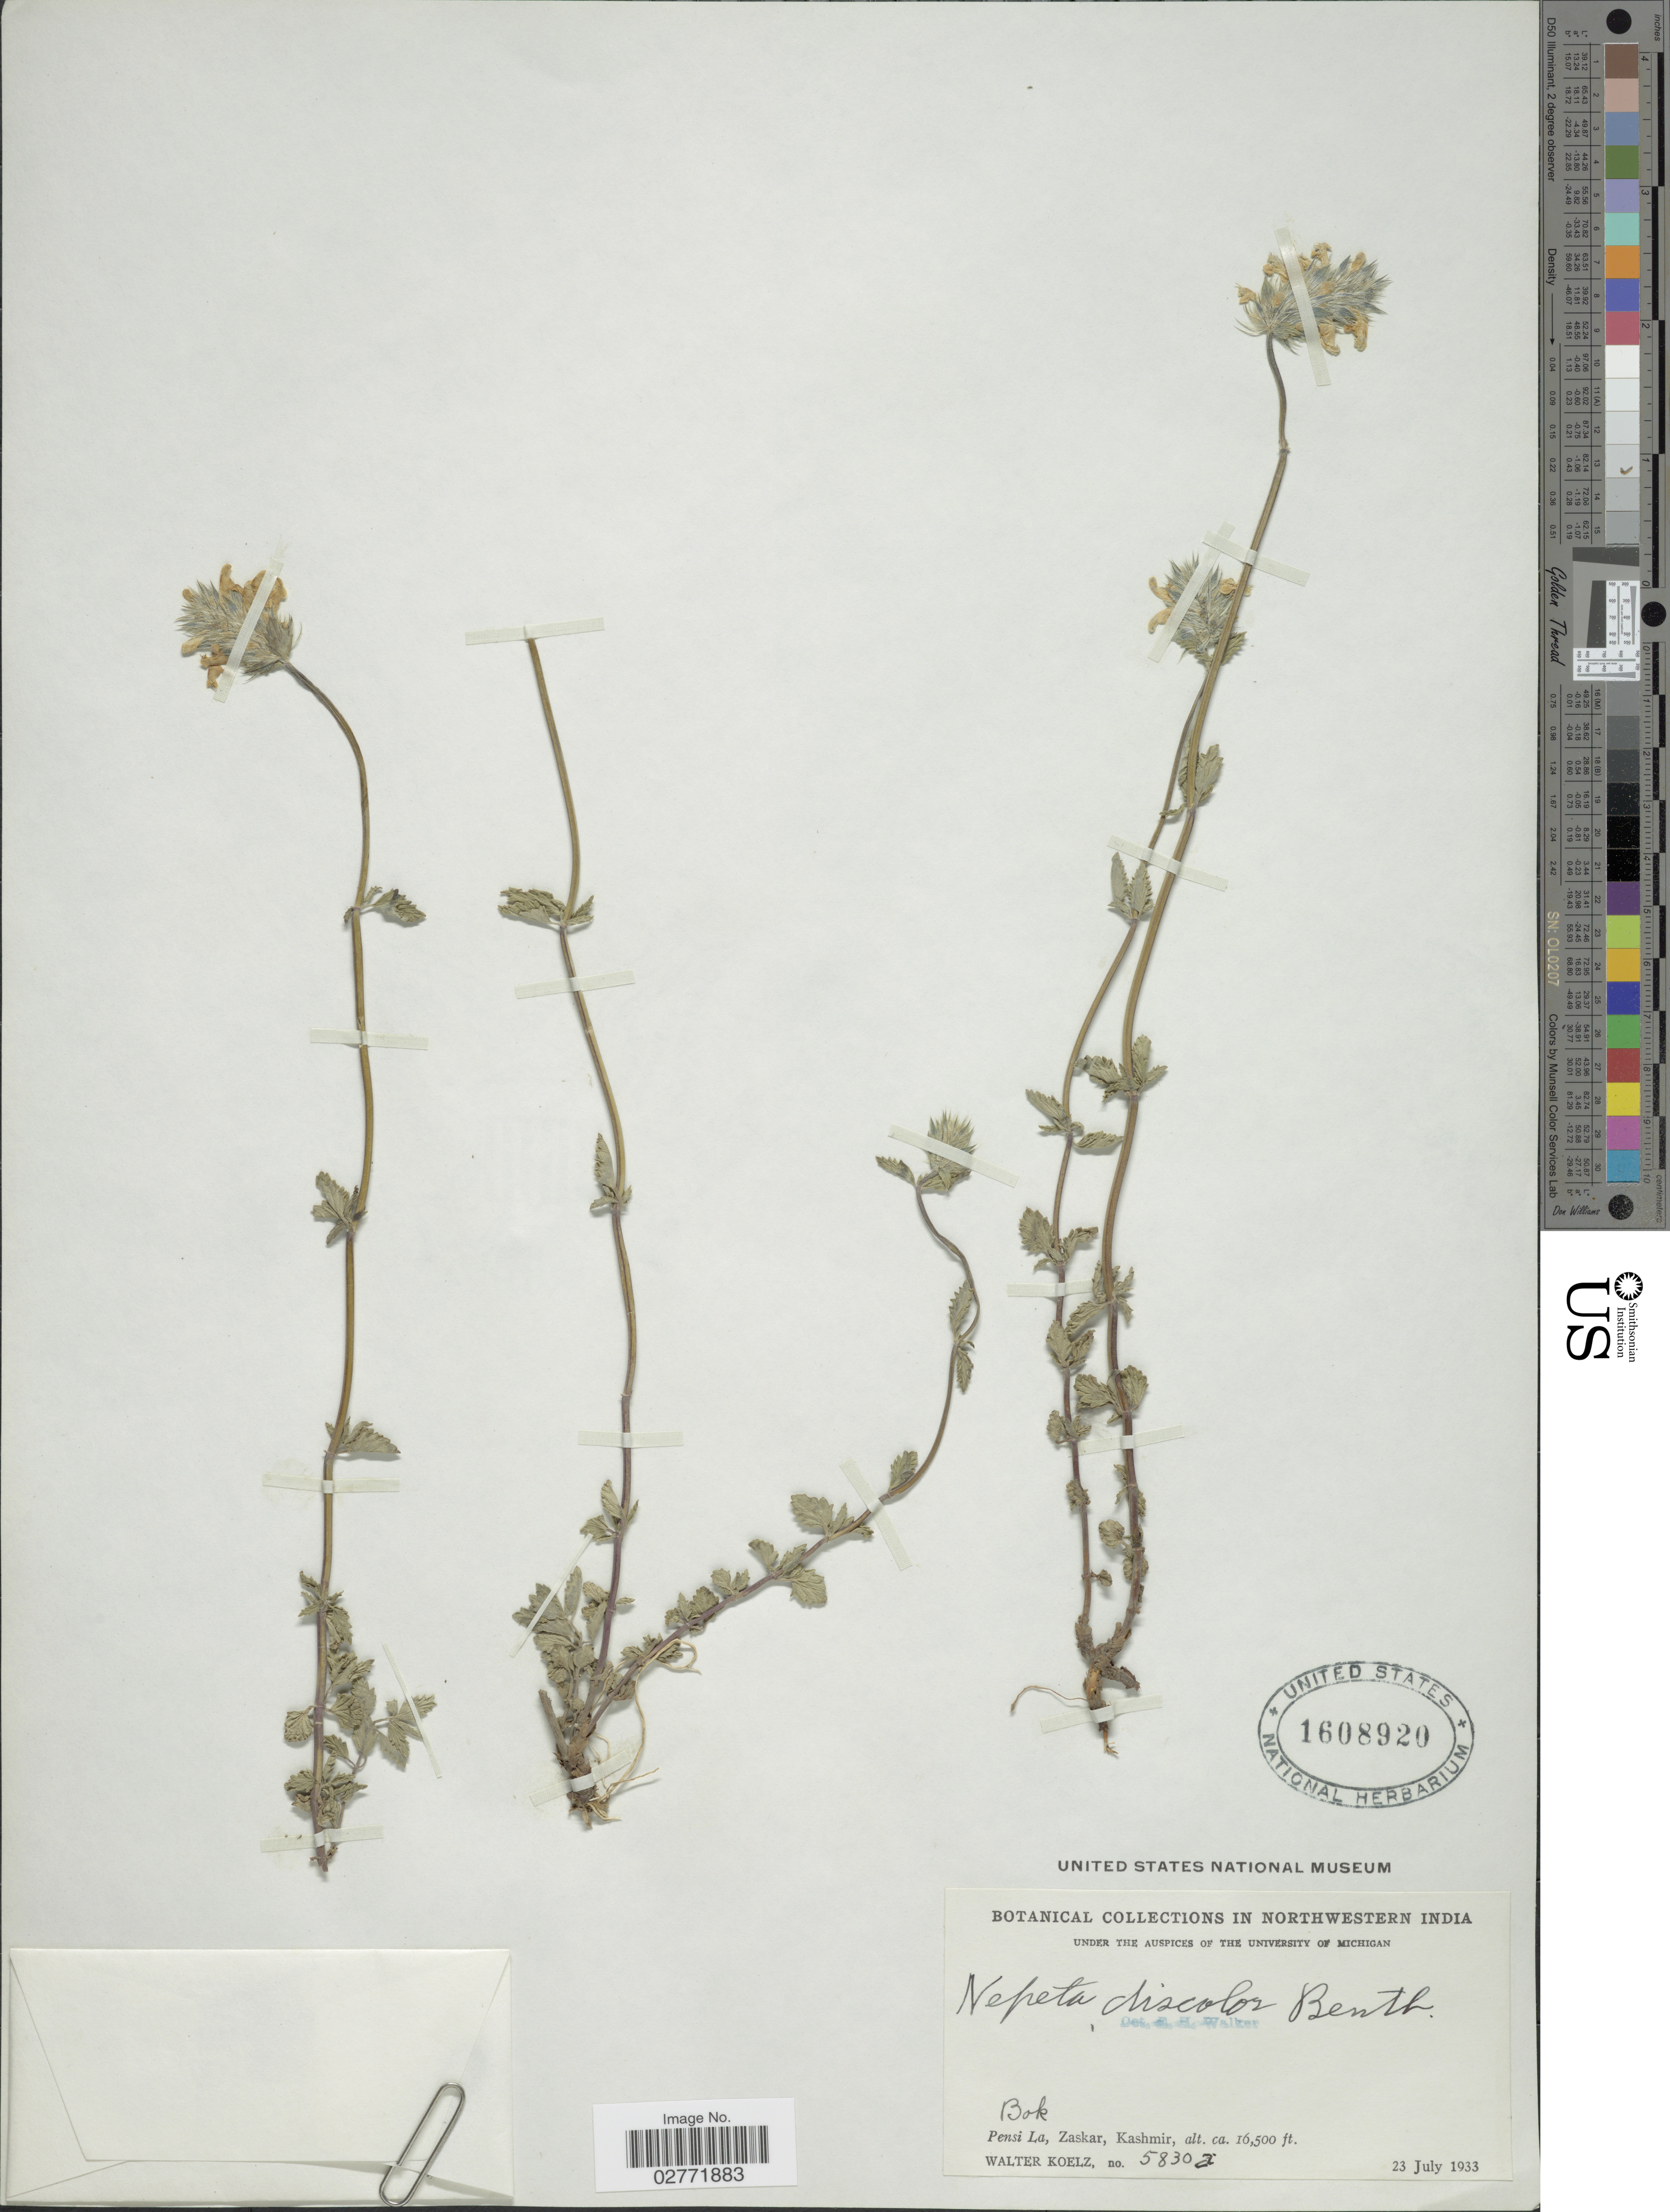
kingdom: Plantae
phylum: Tracheophyta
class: Magnoliopsida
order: Lamiales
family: Lamiaceae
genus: Nepeta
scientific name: Nepeta discolor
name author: Royle ex Benth.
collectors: W. N. Koelz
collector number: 5830a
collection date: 1933-07-23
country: India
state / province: Jammu and Kashmir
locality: Northwestern India, Bok, Pensi La, Zaskar, Kashmir.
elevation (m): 5029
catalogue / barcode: US 1608920